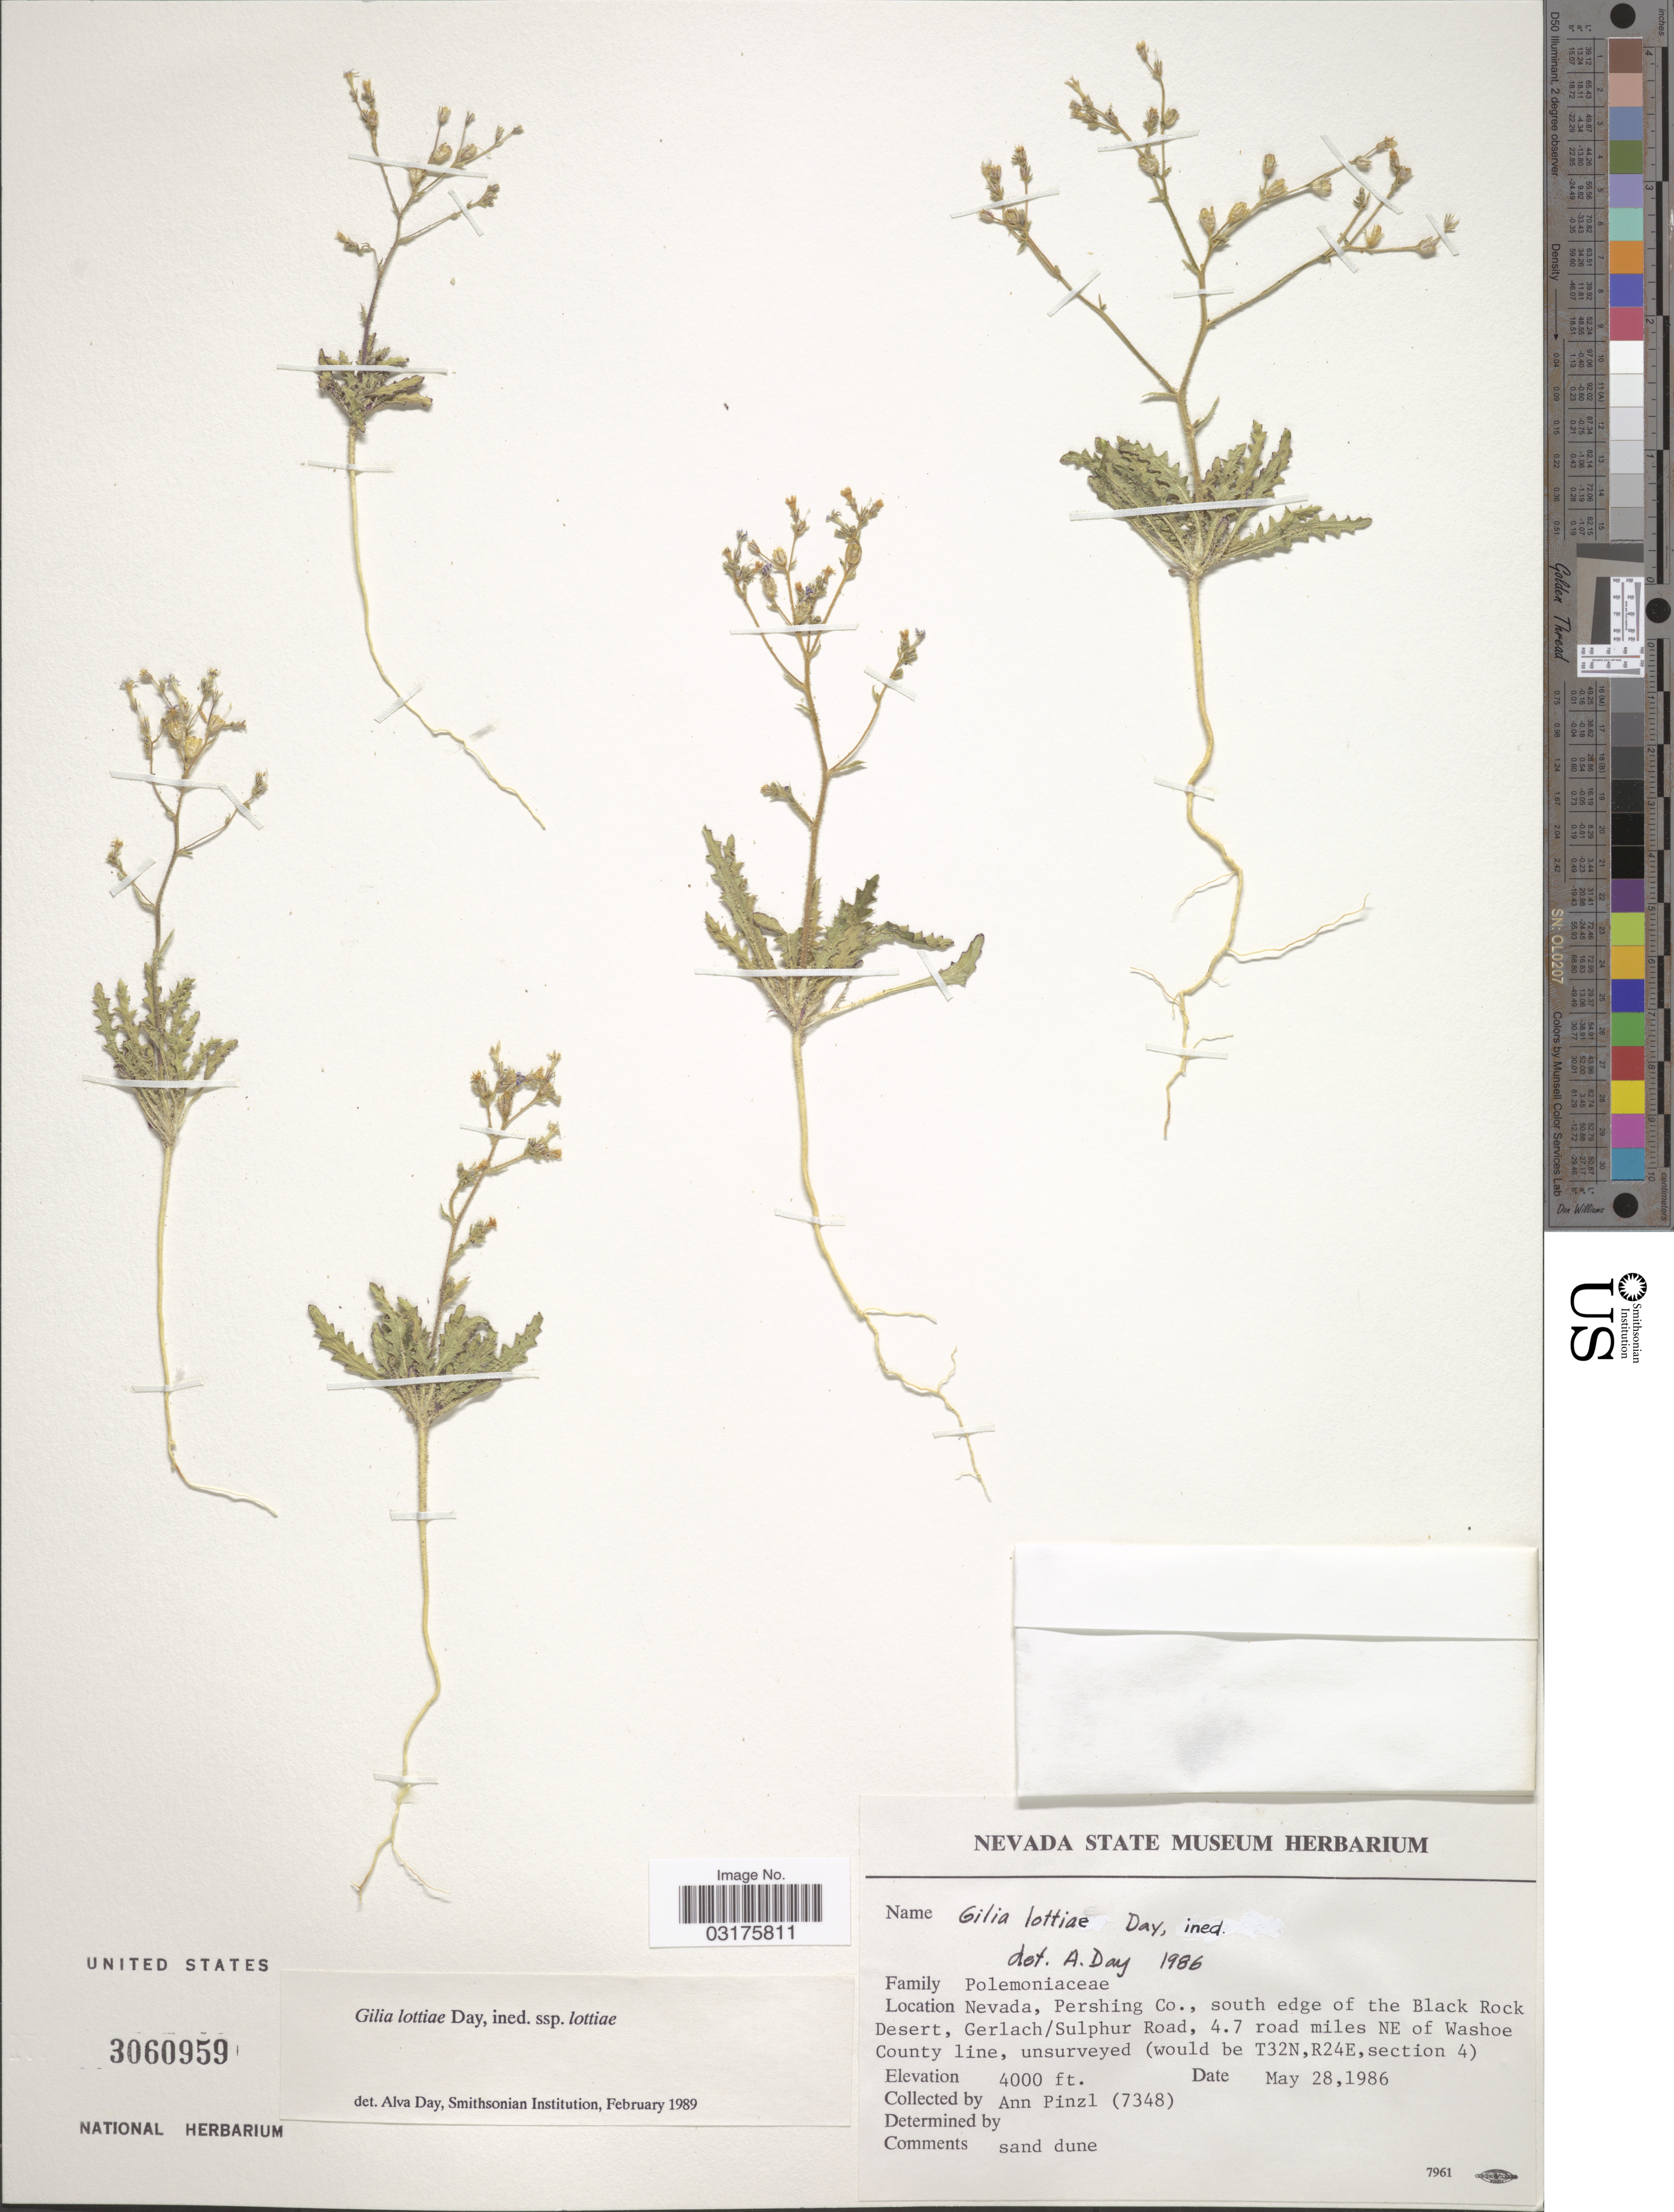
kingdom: Plantae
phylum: Tracheophyta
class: Magnoliopsida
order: Ericales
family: Polemoniaceae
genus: Aliciella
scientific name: Aliciella lottiae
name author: (A.G. Day) J.M. Porter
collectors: A. Pinzl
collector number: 7348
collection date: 1986-05-28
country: United States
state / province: Nevada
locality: Pershing Co., south edge of the Black Rock Desert, Gerlach/ Sulphur Road, 4.7 road miles NE of Washoe County line, unsurveyed (would be T32N, R24E, section 4).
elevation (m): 1219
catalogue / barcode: US 3060959